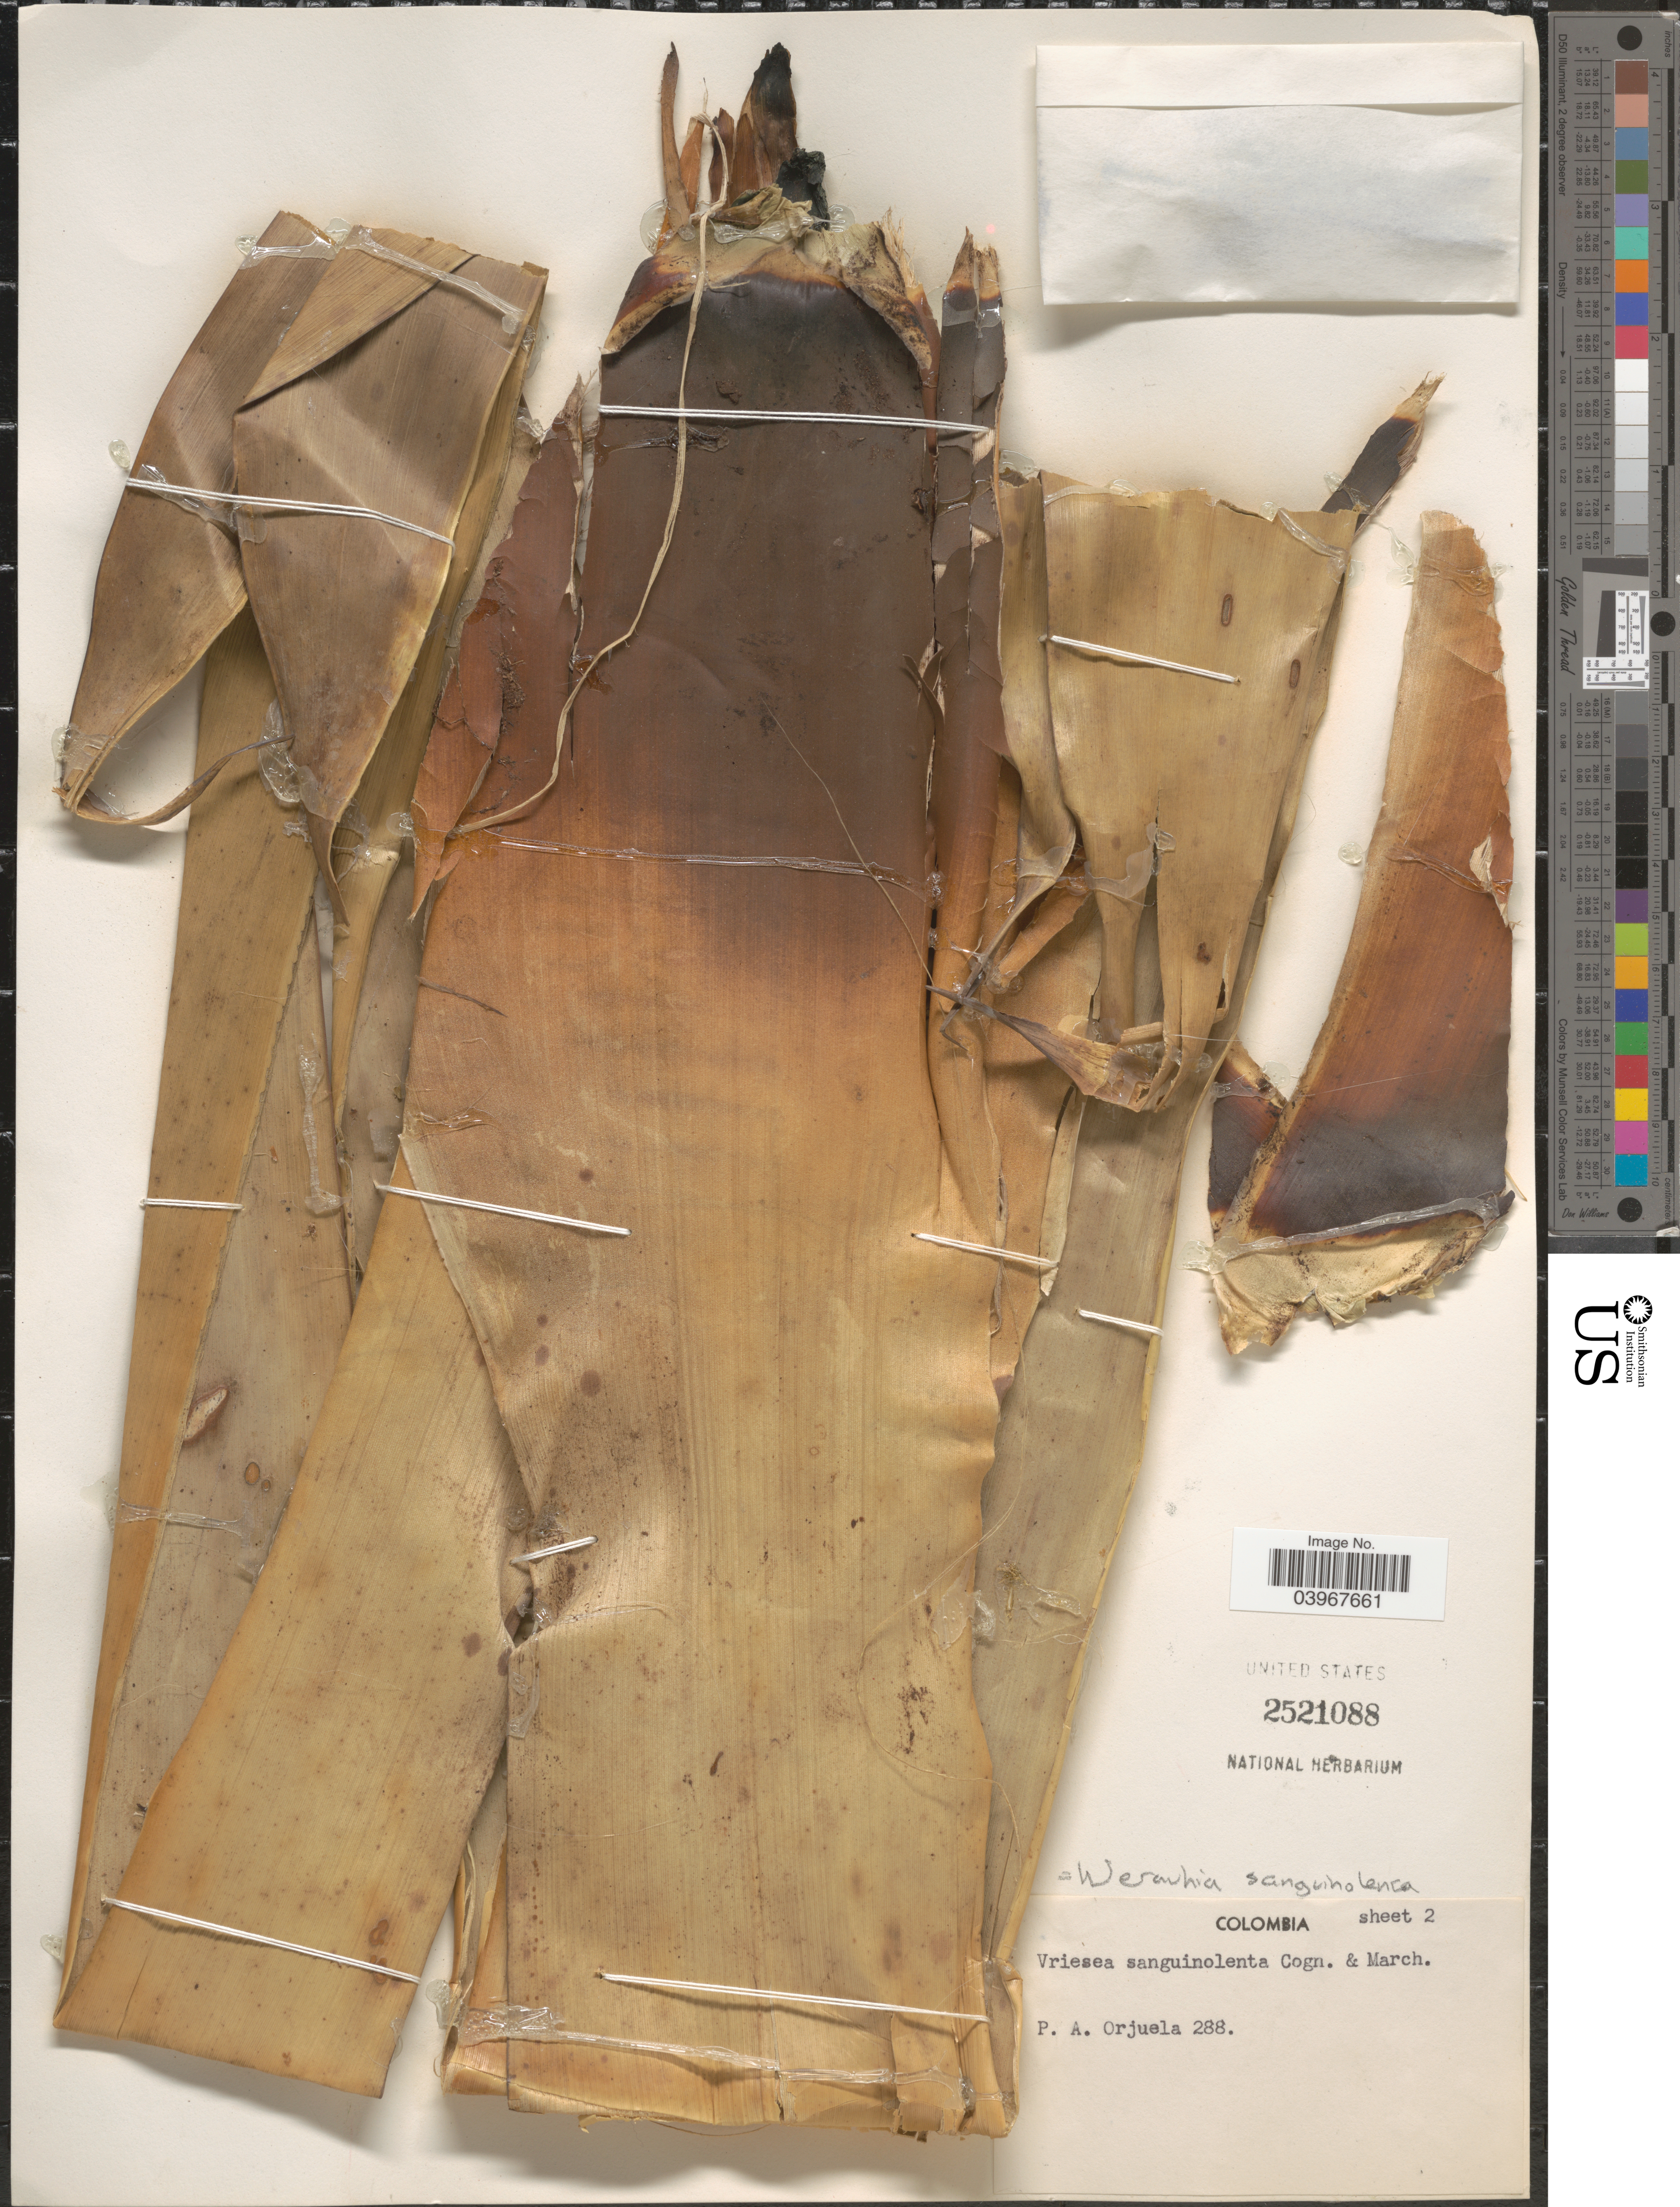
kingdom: Plantae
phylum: Tracheophyta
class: Liliopsida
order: Poales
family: Bromeliaceae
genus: Werauhia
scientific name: Werauhia sanguinolenta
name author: (Cogn. & Marchal) J.R. Grant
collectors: P. A. Orjuela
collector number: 288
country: Colombia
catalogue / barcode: US 2521088